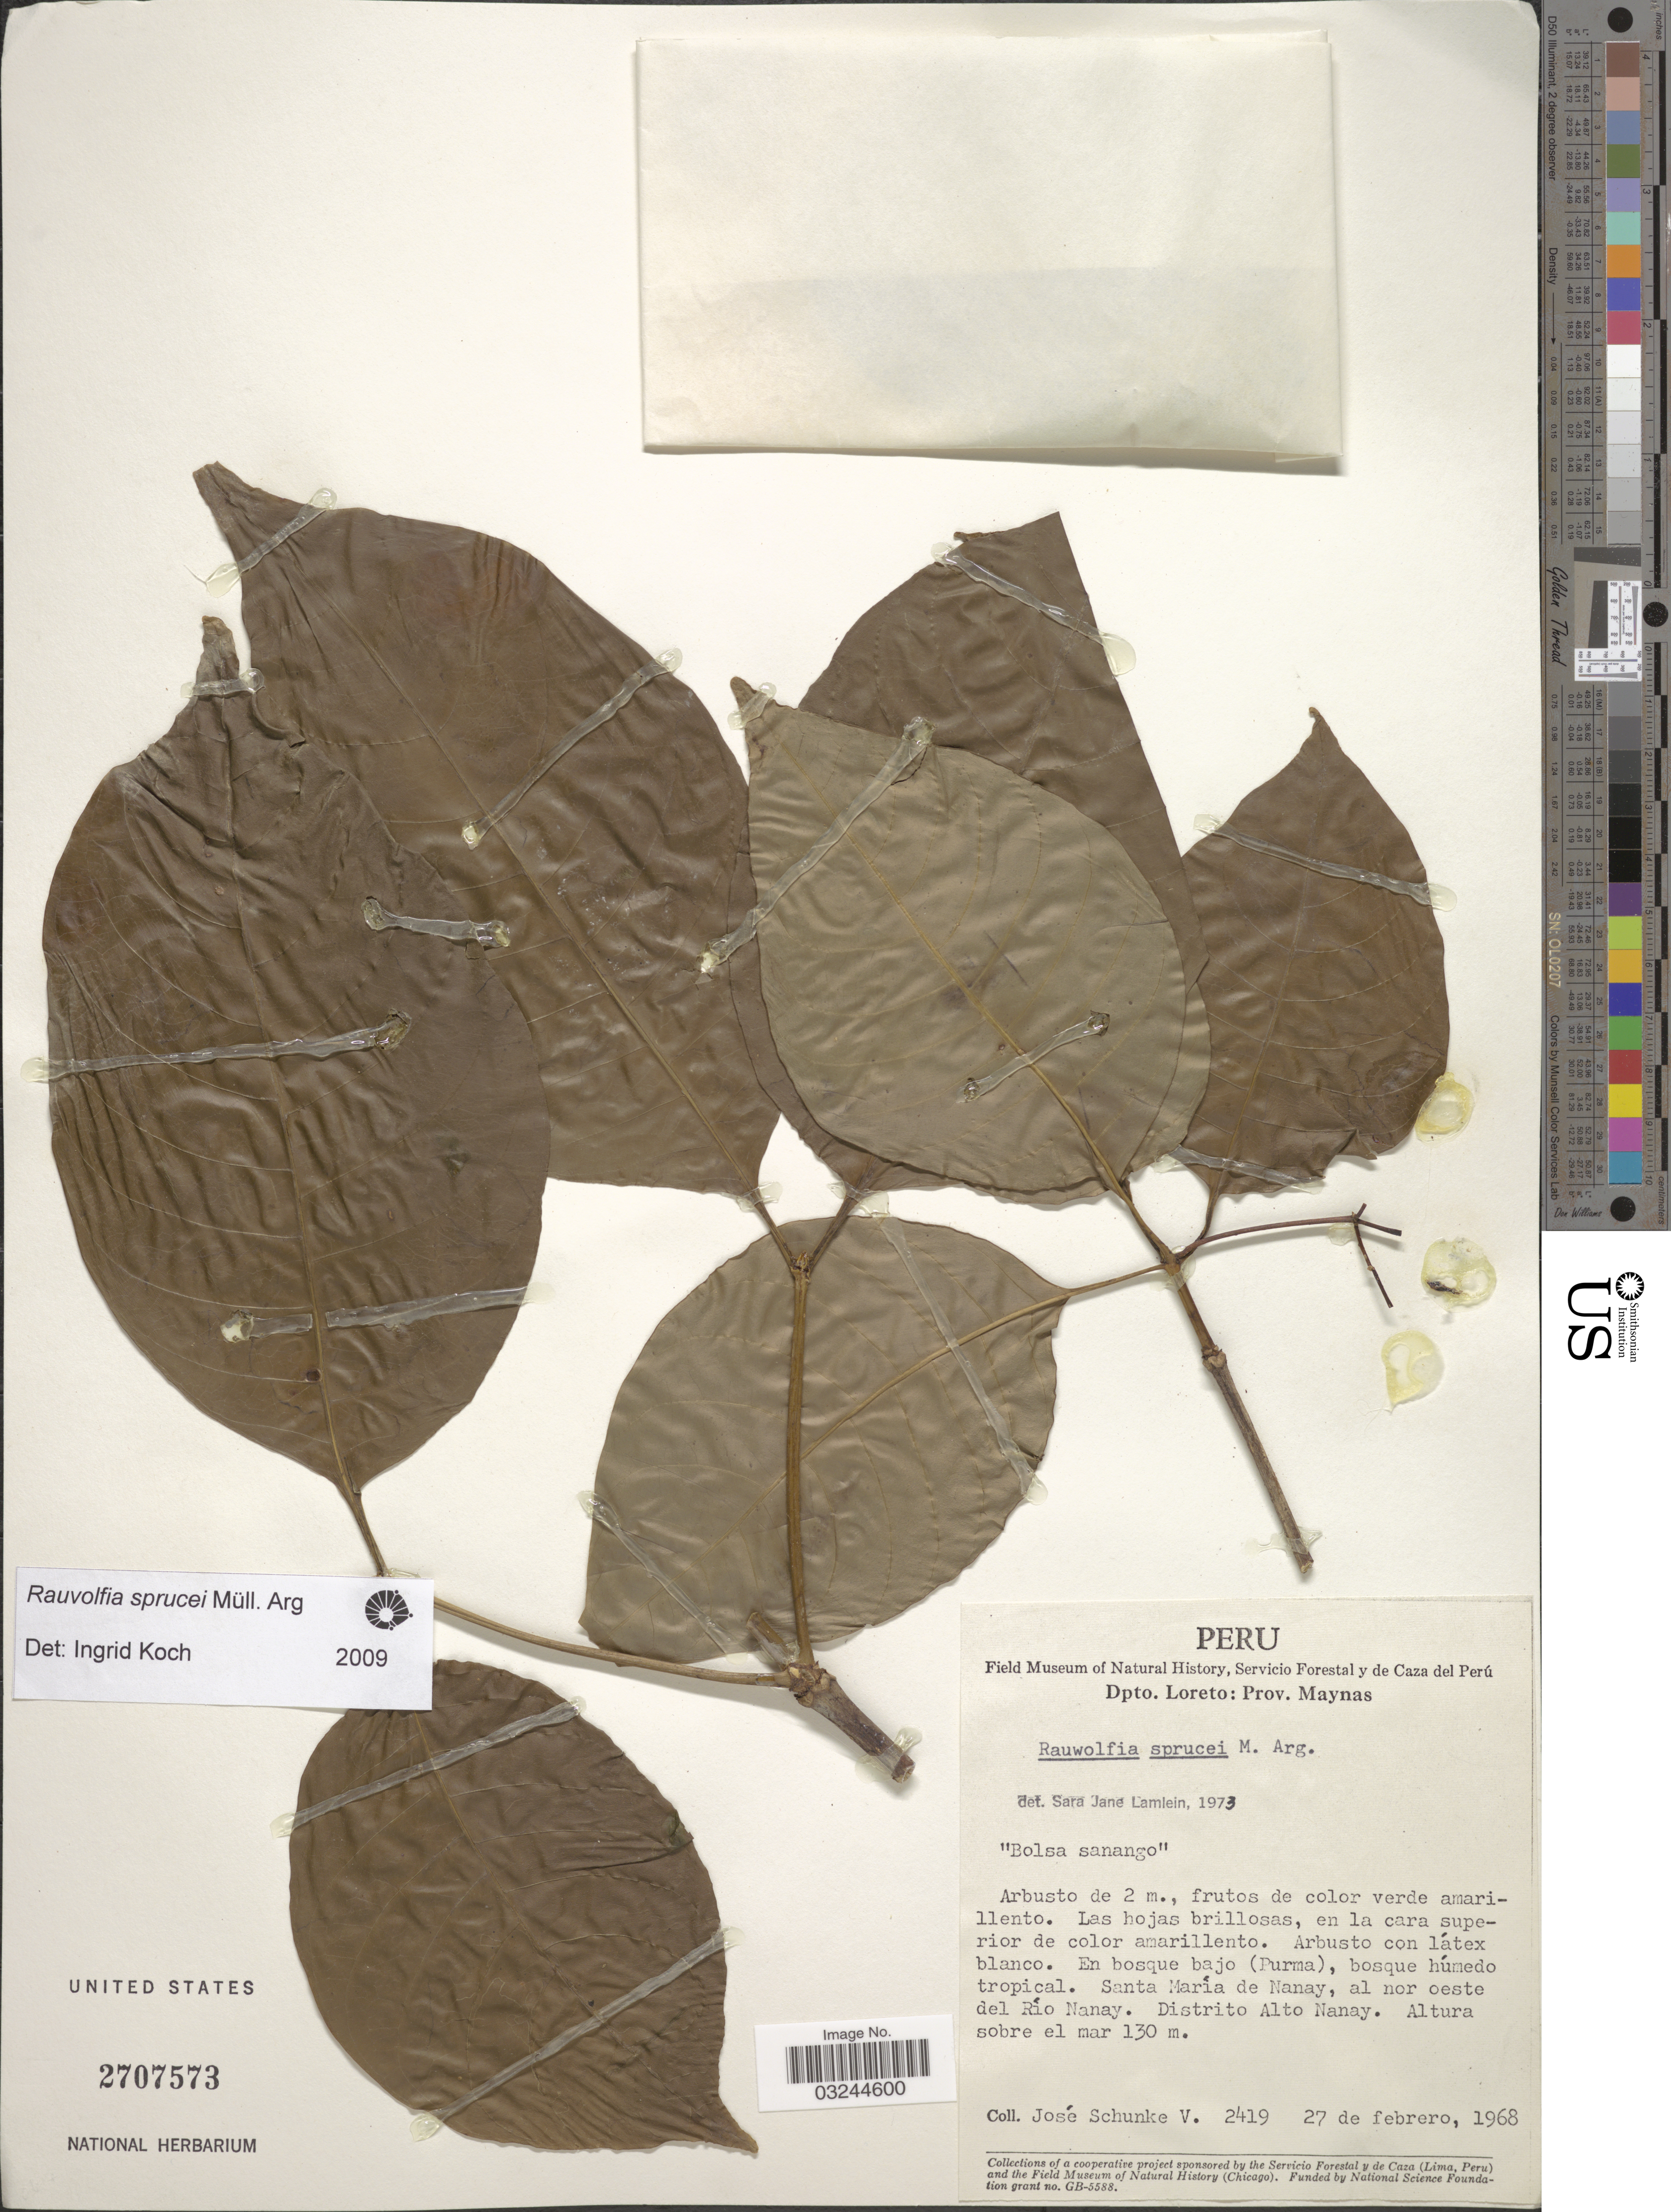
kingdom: Plantae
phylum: Tracheophyta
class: Magnoliopsida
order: Gentianales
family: Apocynaceae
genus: Rauvolfia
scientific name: Rauvolfia sprucei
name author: Müll. Arg.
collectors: J. Schunke Vigo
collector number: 2419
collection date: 1968-02-27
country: Peru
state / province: Loreto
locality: Dpto. Loreto: Prov. Maynas. En bosque bajo (Purma), bosque húmedo tropical. Santa María de Nanay, al nor oeste del Río Nanay. Distrito Alto Nanay.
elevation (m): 130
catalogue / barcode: US 2707573